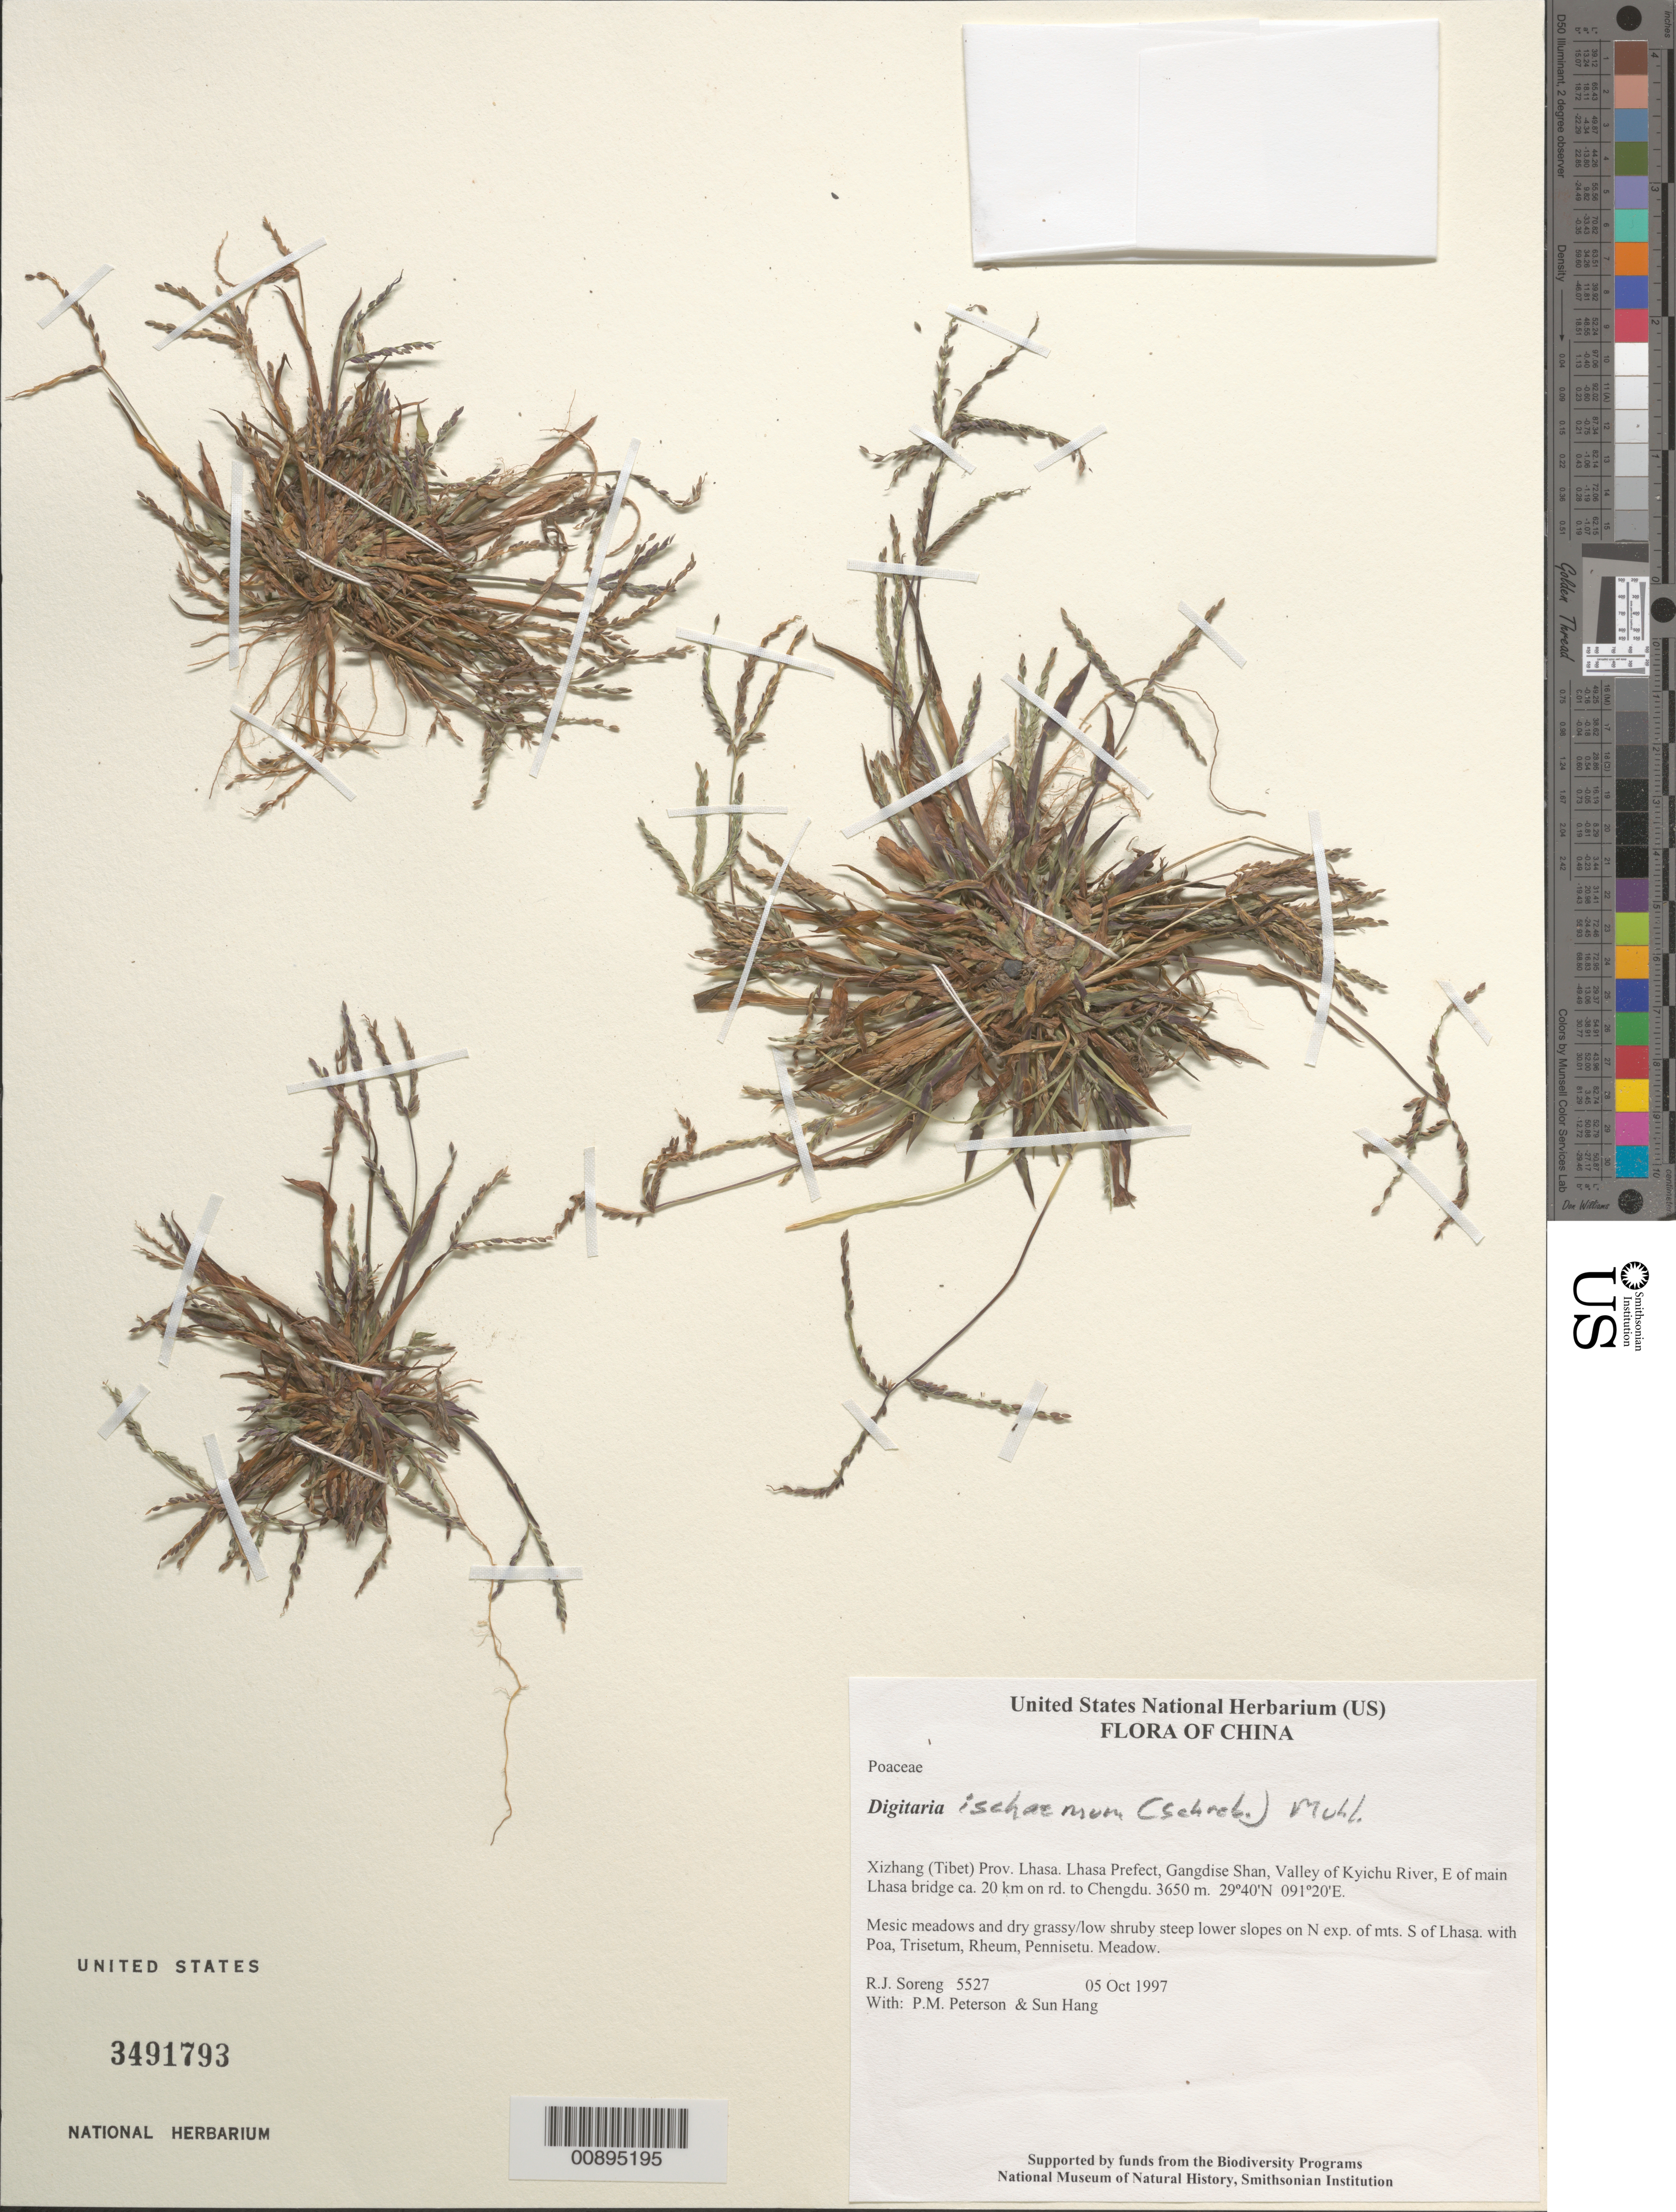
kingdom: Plantae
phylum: Tracheophyta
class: Liliopsida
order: Poales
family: Poaceae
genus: Digitaria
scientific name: Digitaria ischaemum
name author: (Schreber) Schreber ex Muhl.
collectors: R. J. Soreng, P. M. Peterson & Sun Hang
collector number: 5527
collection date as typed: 05 Oct 1997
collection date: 1997-10-05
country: China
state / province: Xizang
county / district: Lhasa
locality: Lhasa Prefect, Gangdise Shan, Valley of Kyichu River, E of main Lhasa bridge ca. 20 km on rd. to Chengdu.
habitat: Mesic meadows and dry grassy/low shruby steep lower slopes on N exp. of mts. S of Lhasa. with Poa, Trisetum, Rheum, Pennisetu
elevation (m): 3650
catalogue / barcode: US 3491793